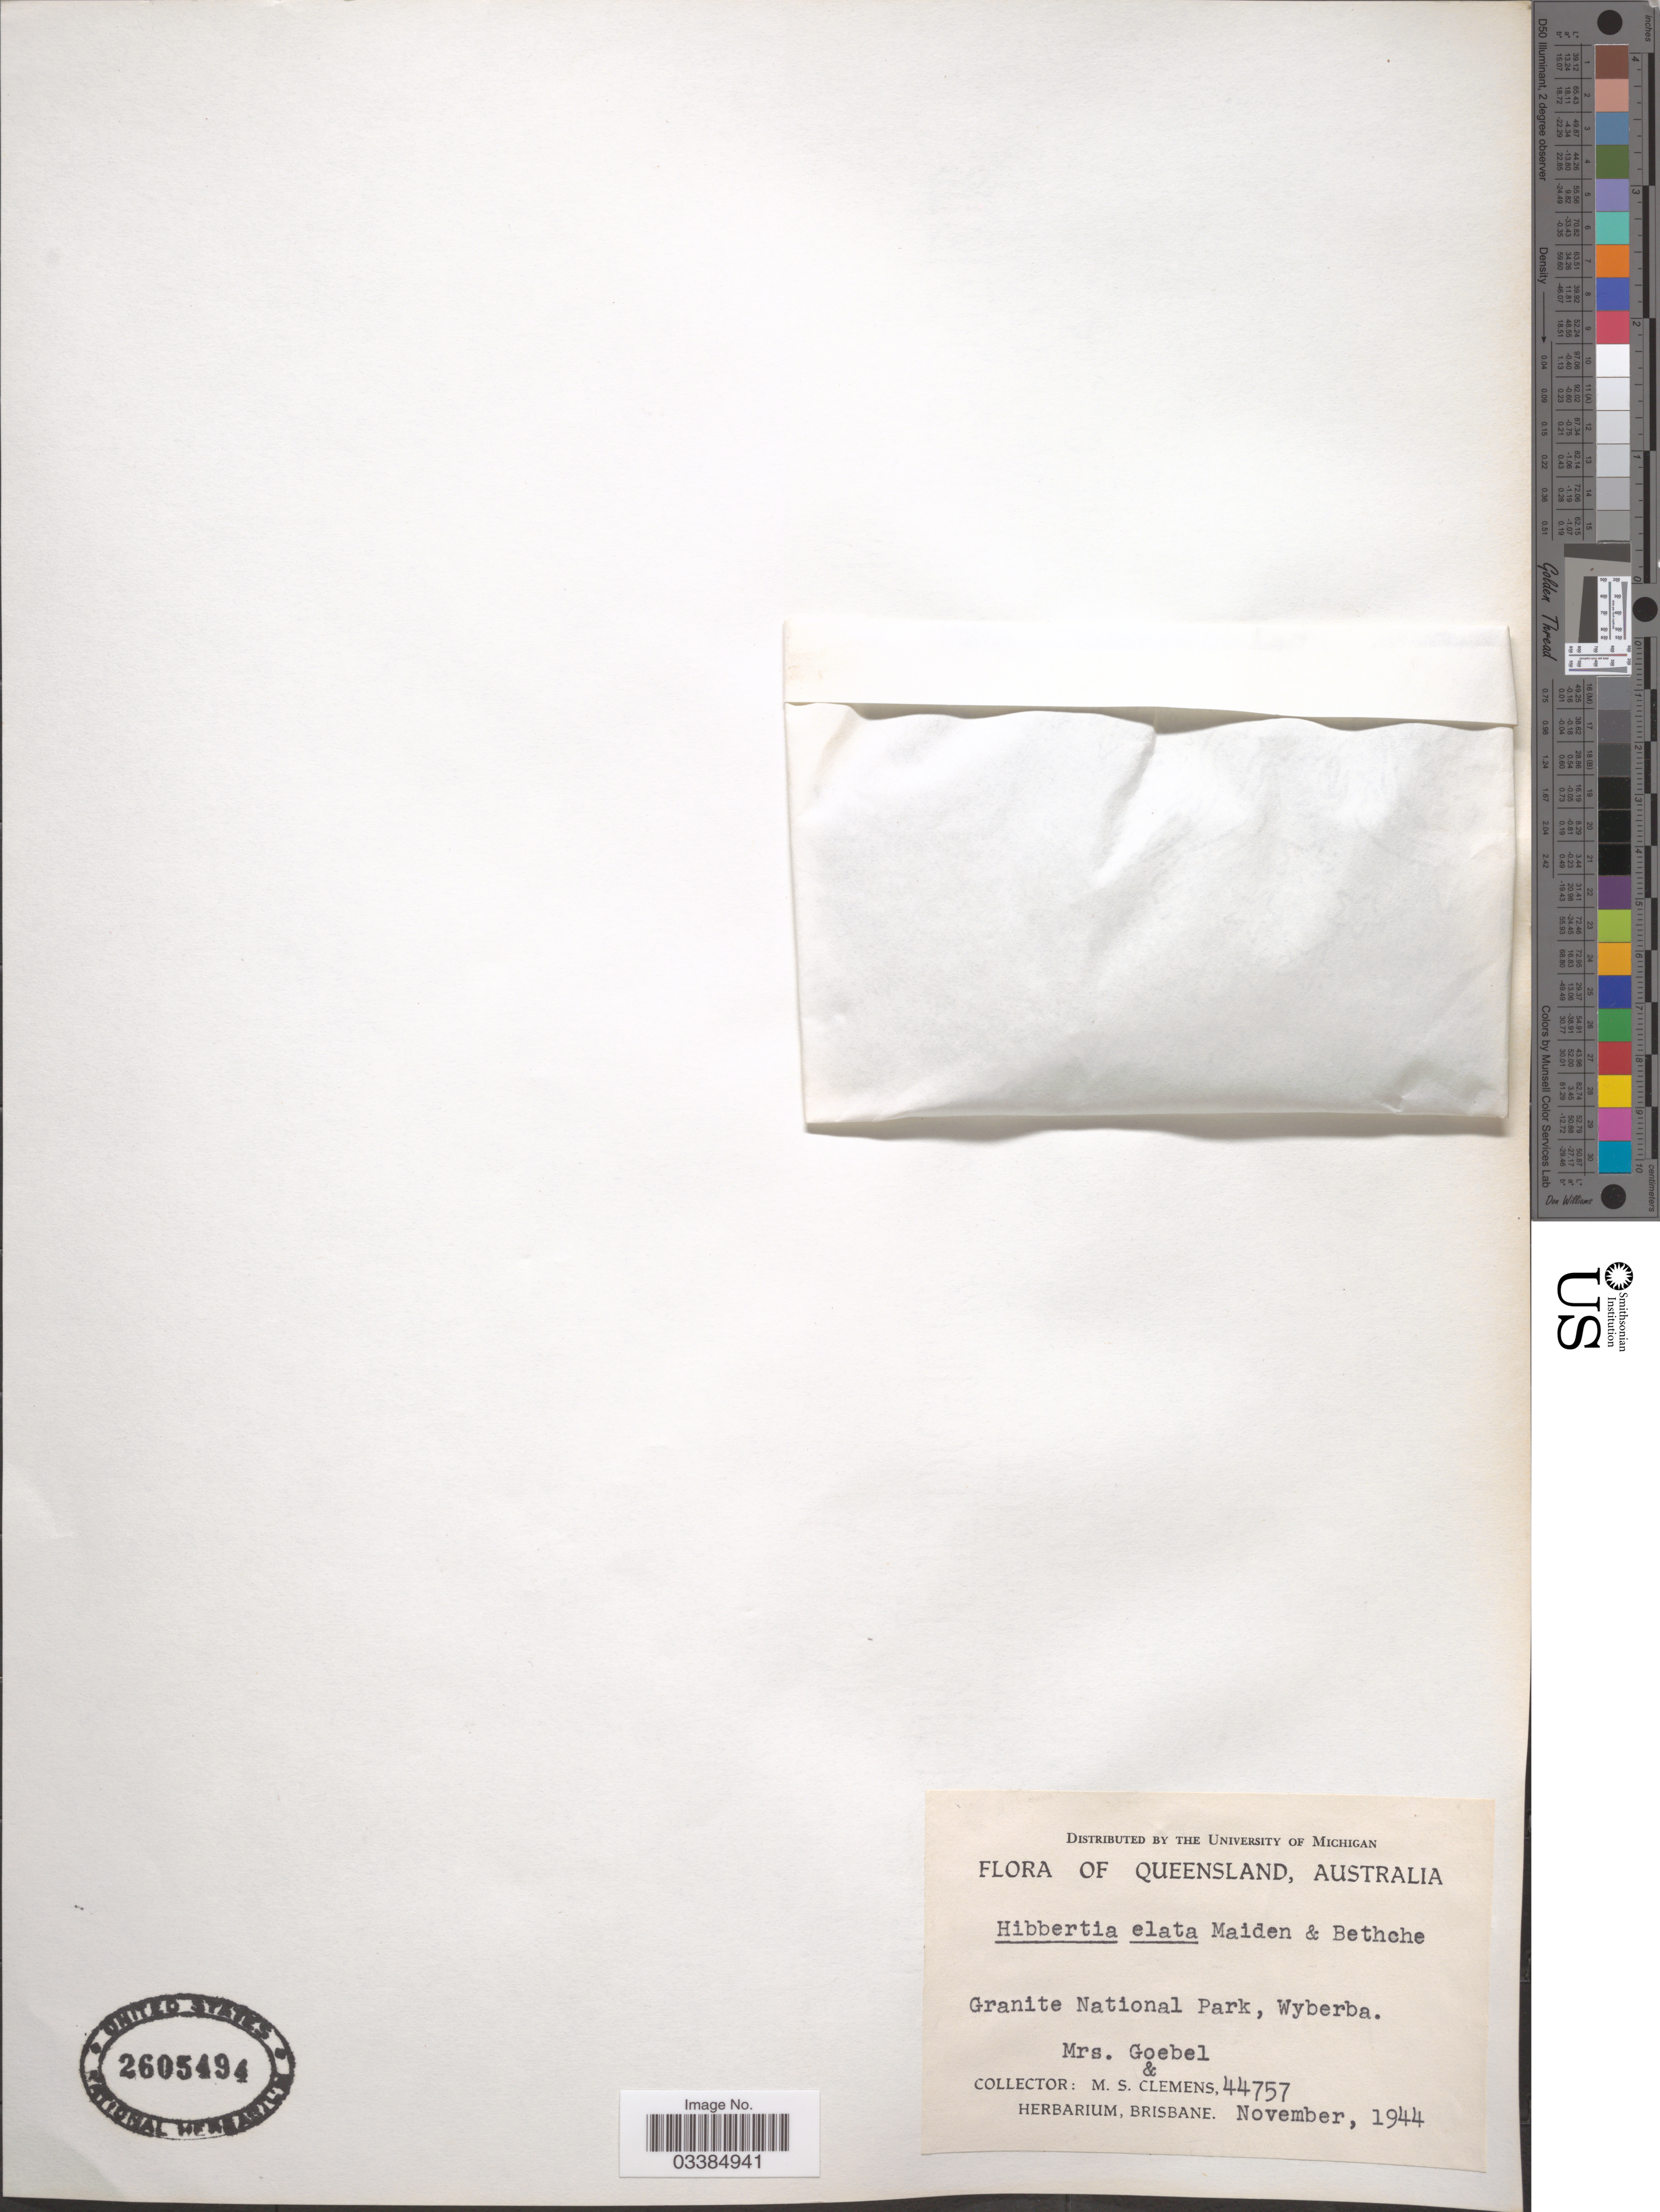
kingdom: Plantae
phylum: Tracheophyta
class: Magnoliopsida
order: Dilleniales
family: Dilleniaceae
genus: Hibbertia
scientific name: Hibbertia elata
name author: Maiden & Betche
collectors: Goebel & M. S. Clemens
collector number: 44757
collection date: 1944-11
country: Australia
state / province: Queensland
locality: Granite National Park, Wyberba.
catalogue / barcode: US 2605494